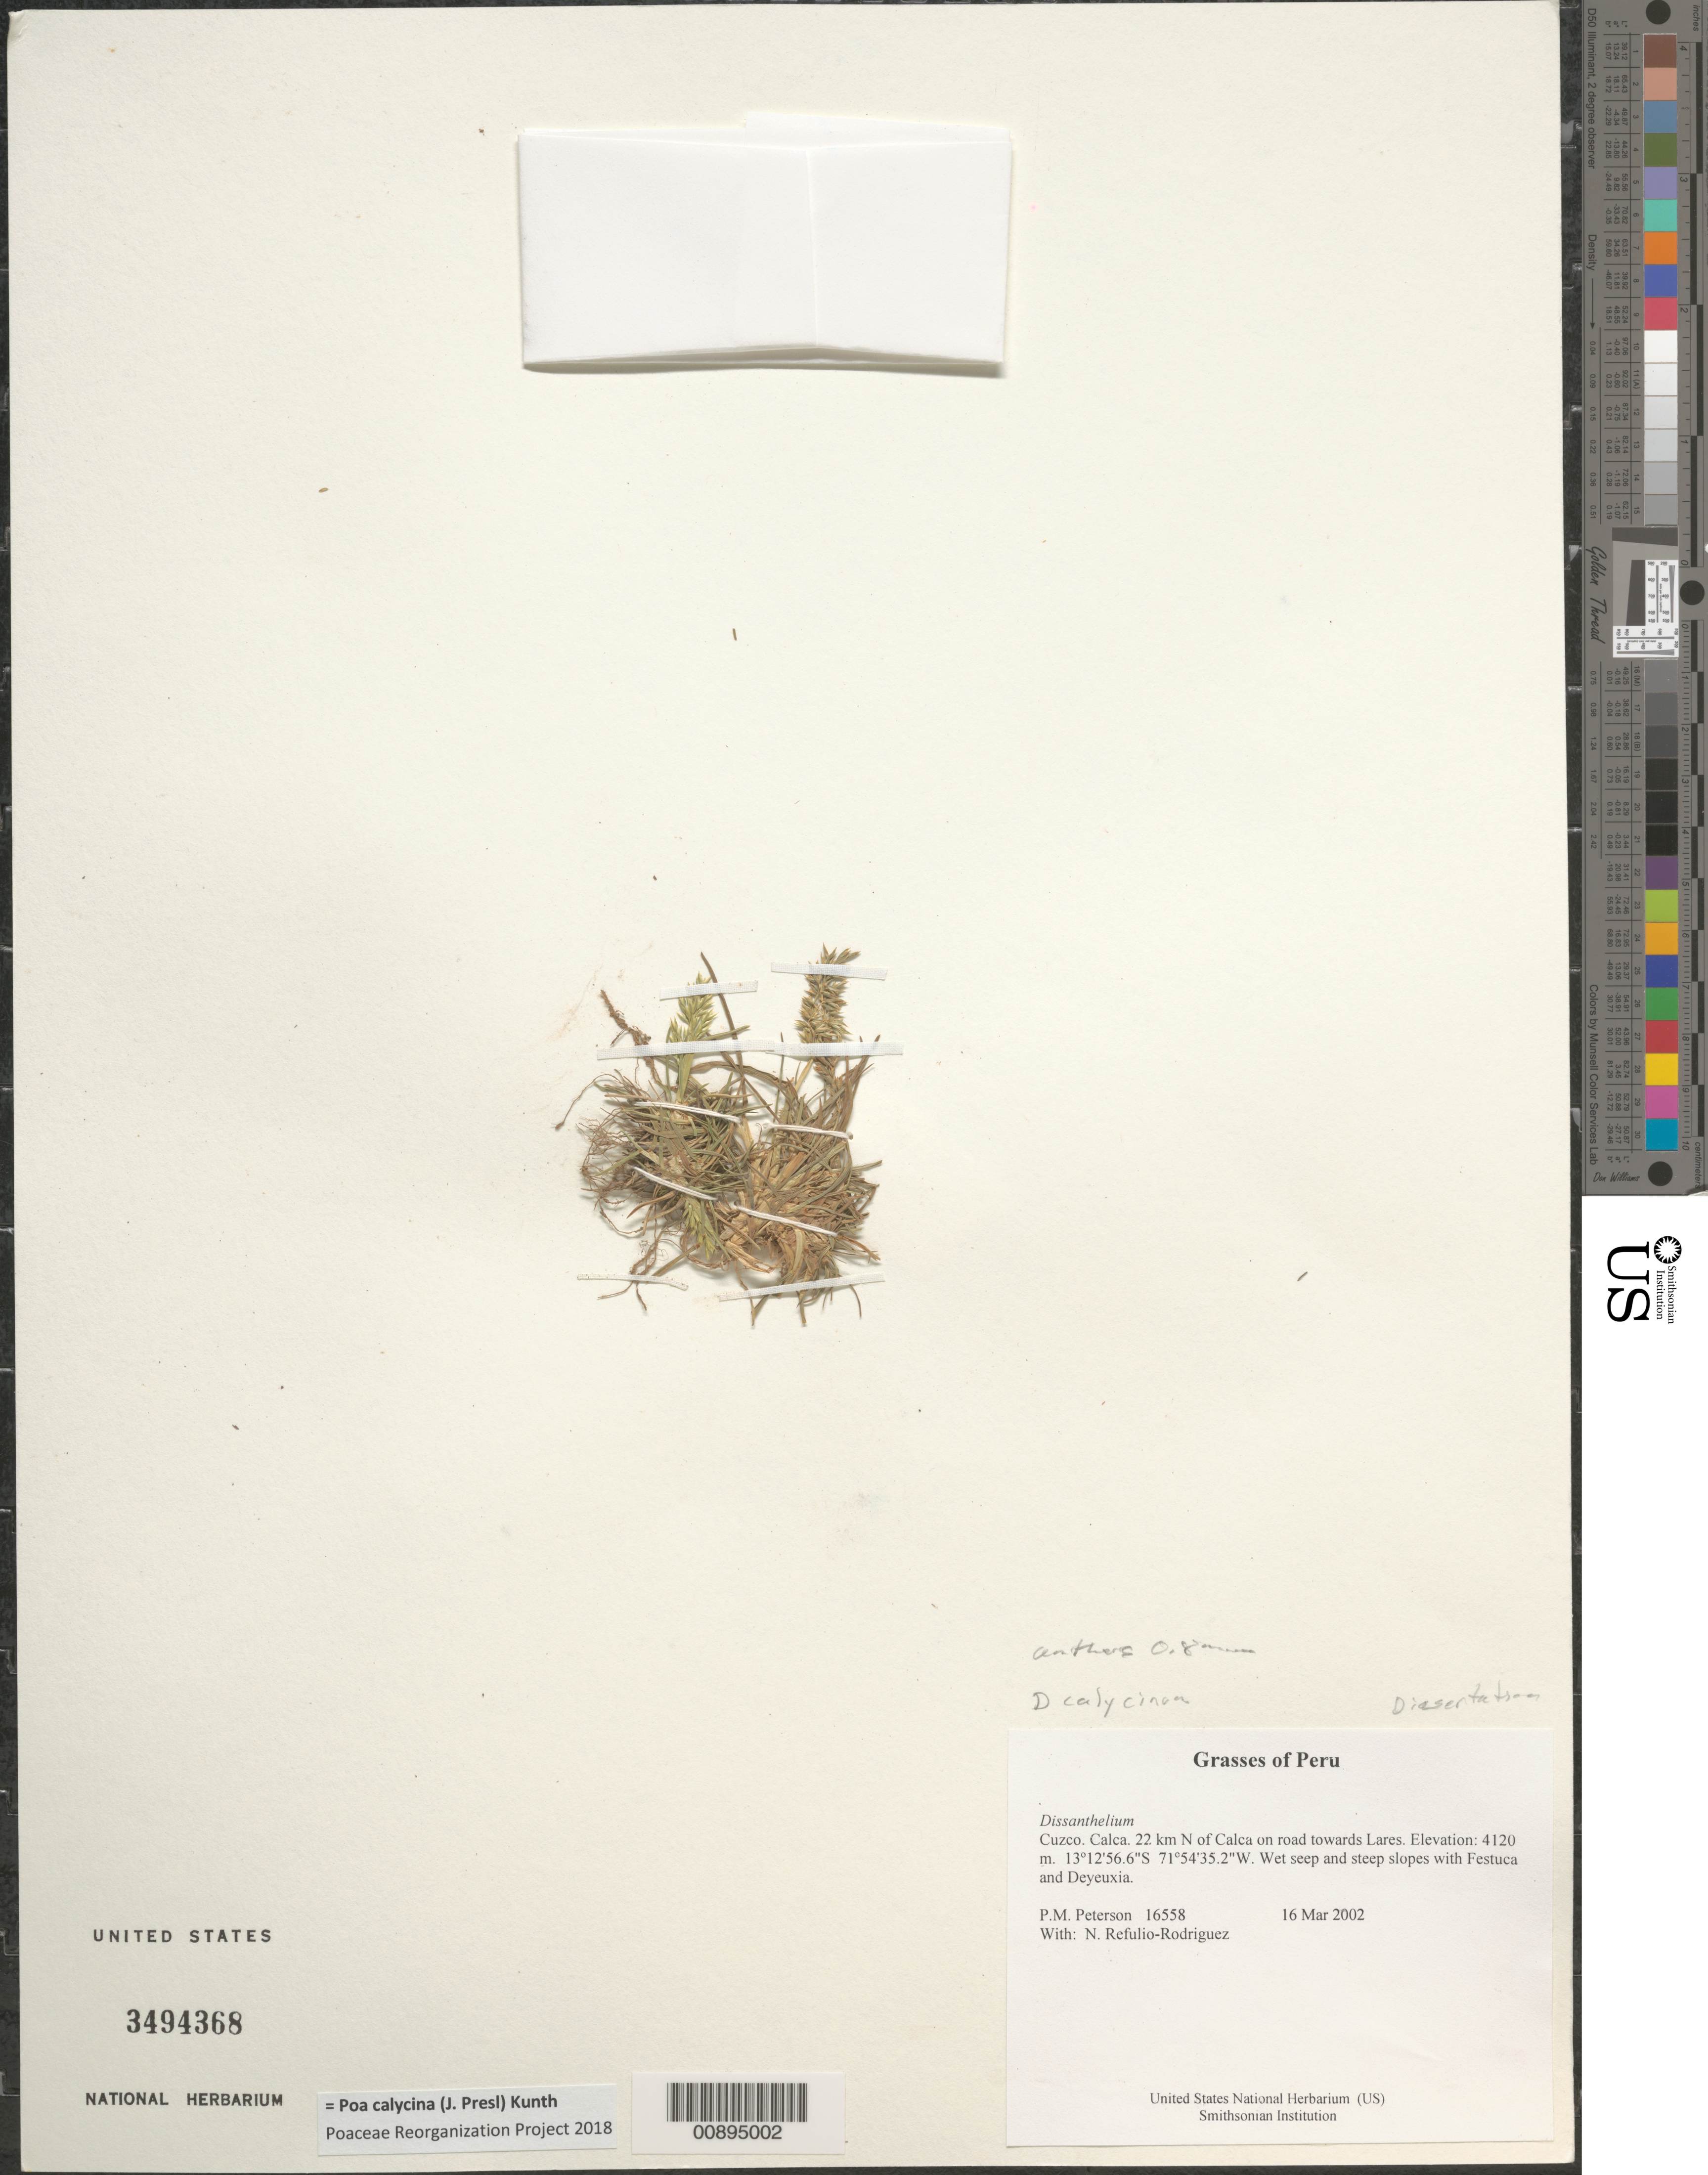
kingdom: Plantae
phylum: Tracheophyta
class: Liliopsida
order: Poales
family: Poaceae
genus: Poa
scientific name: Poa calycina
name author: (J. Presl) Kunth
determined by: Poaceae Reorganization Project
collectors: P. M. Peterson & N. Refulio-Rodríguez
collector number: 16558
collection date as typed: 16 Mar 2002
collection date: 2002-03-16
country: Peru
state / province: Cusco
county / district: Calca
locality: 22 km N of Calca on road towards Lares.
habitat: Wet seep and steep slopes with ~Festuca and Deyeuxia~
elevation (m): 4120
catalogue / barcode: US 3494368